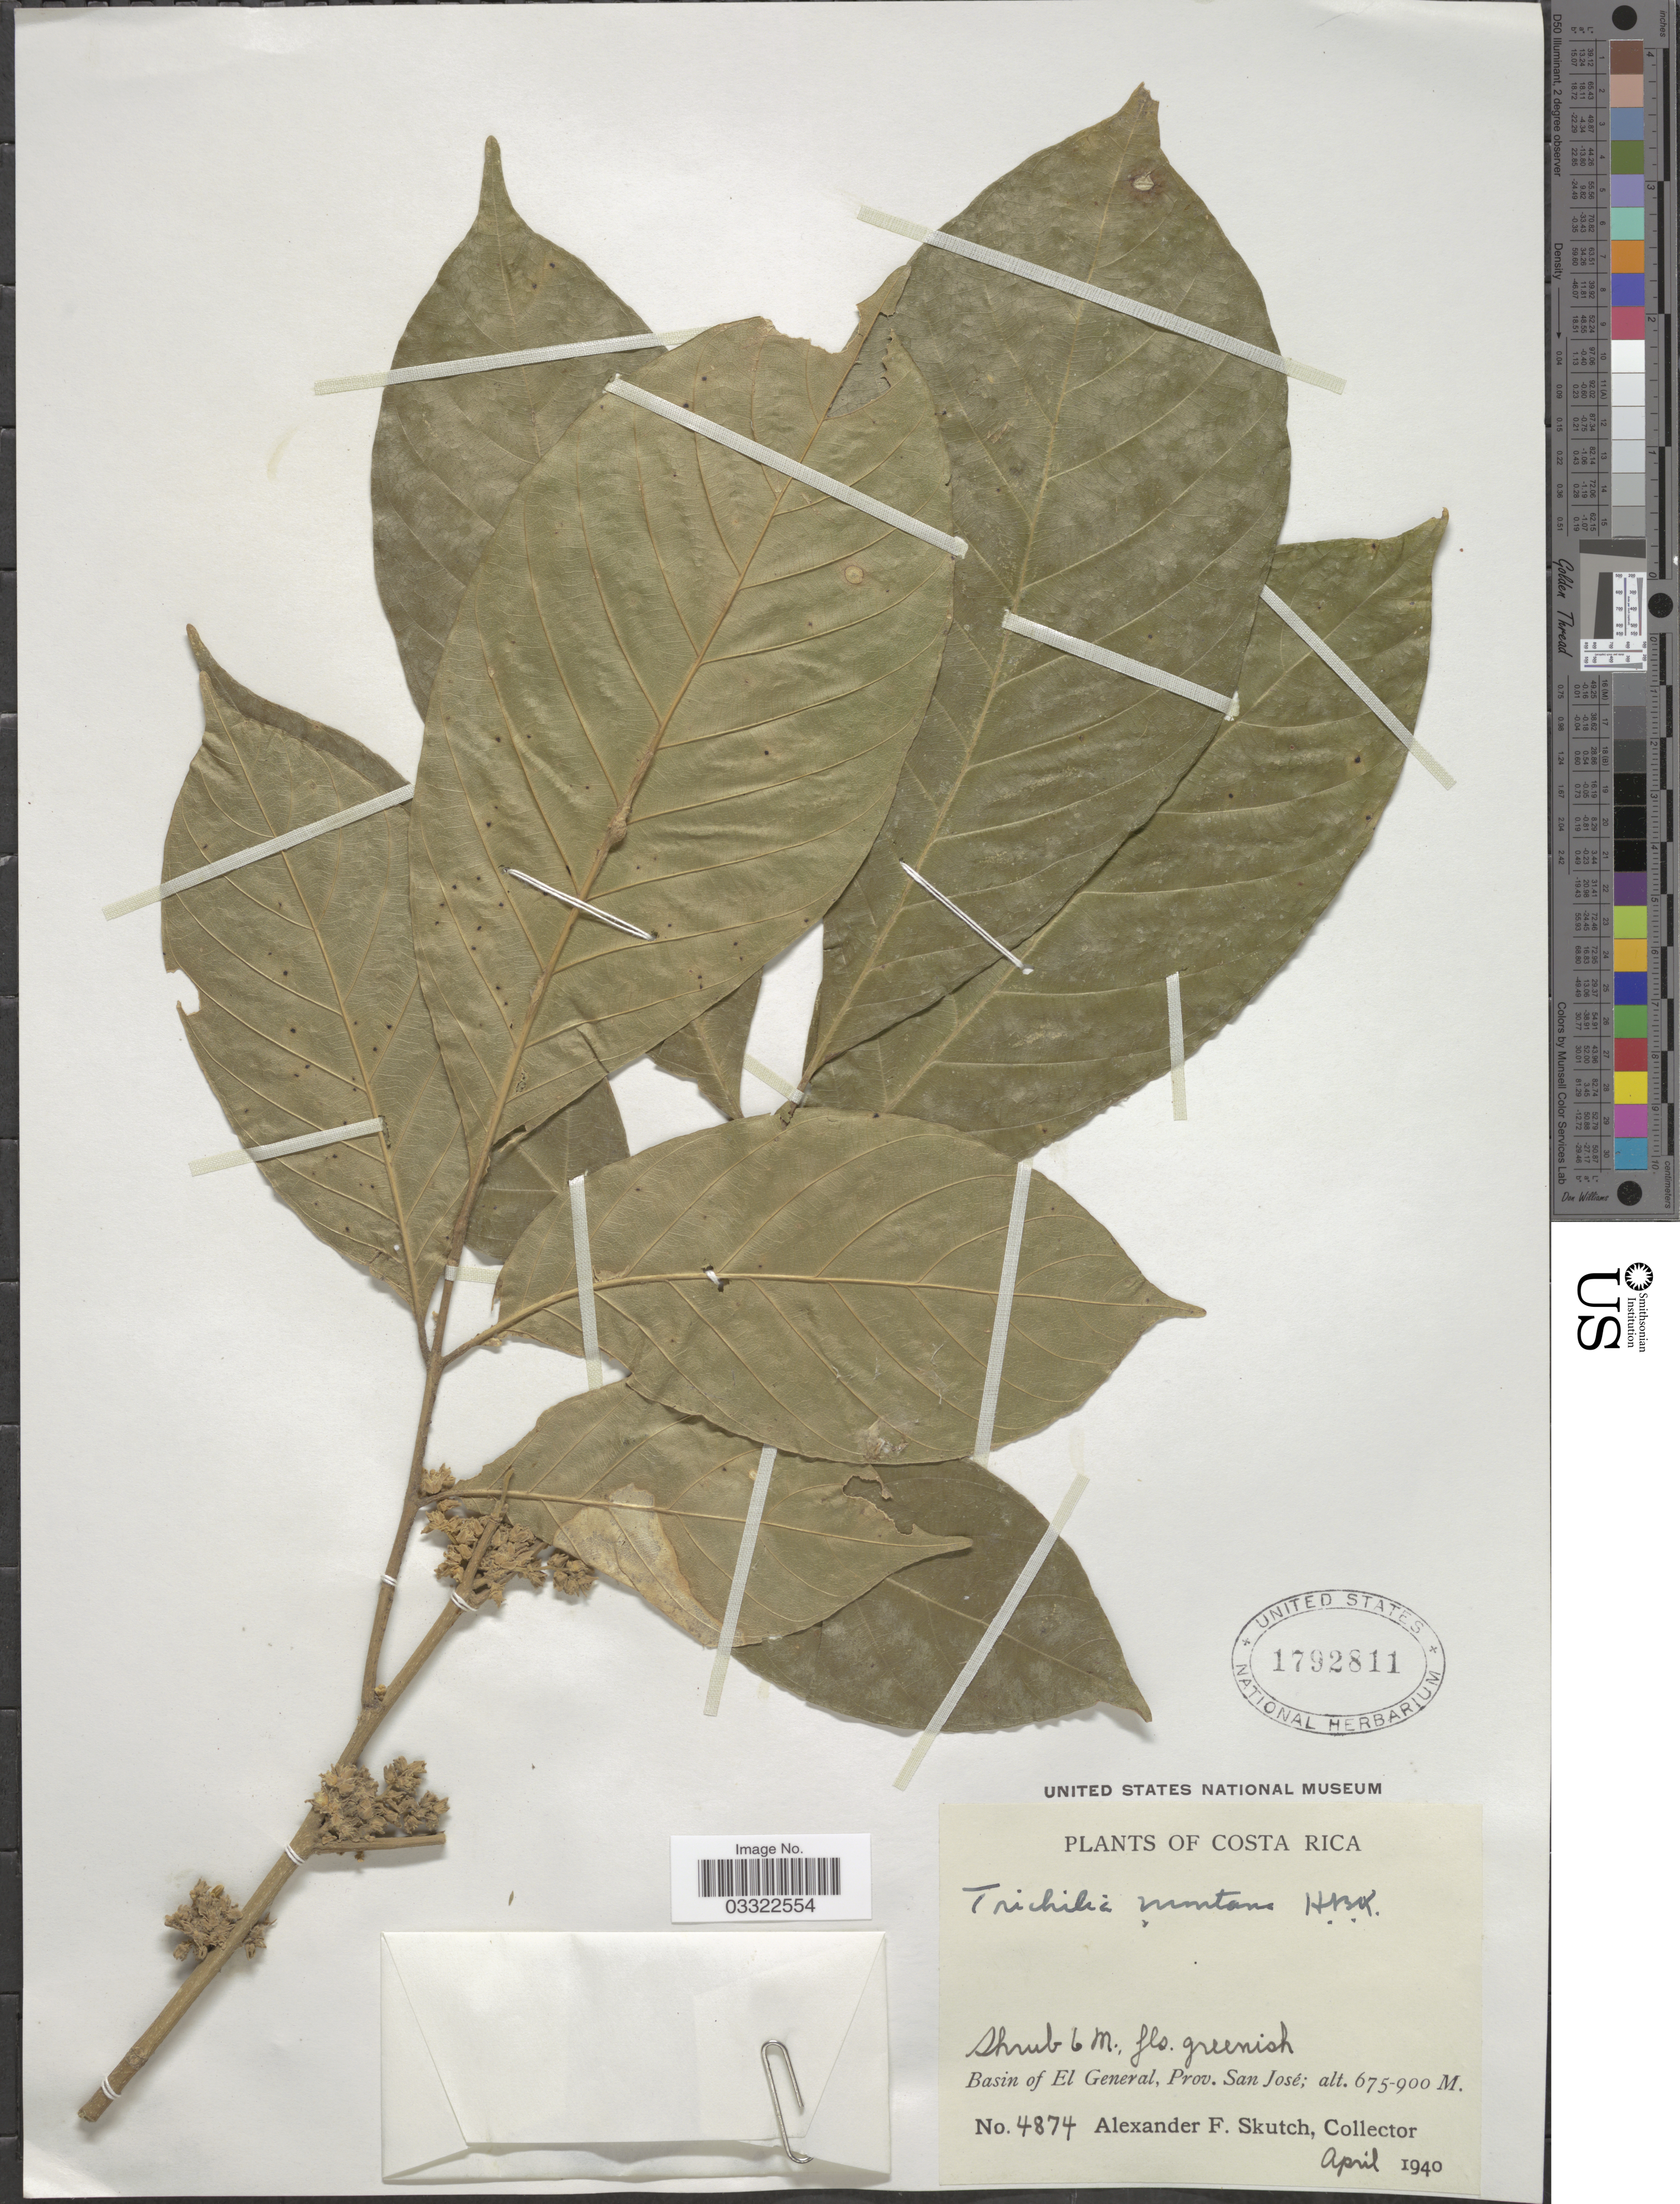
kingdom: Plantae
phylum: Tracheophyta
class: Magnoliopsida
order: Sapindales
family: Meliaceae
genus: Trichilia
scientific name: Trichilia montana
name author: Kunth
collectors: A. F. Skutch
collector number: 4874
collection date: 1940-04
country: Costa Rica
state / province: San José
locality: Basin of El General.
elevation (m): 675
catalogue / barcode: US 1792811